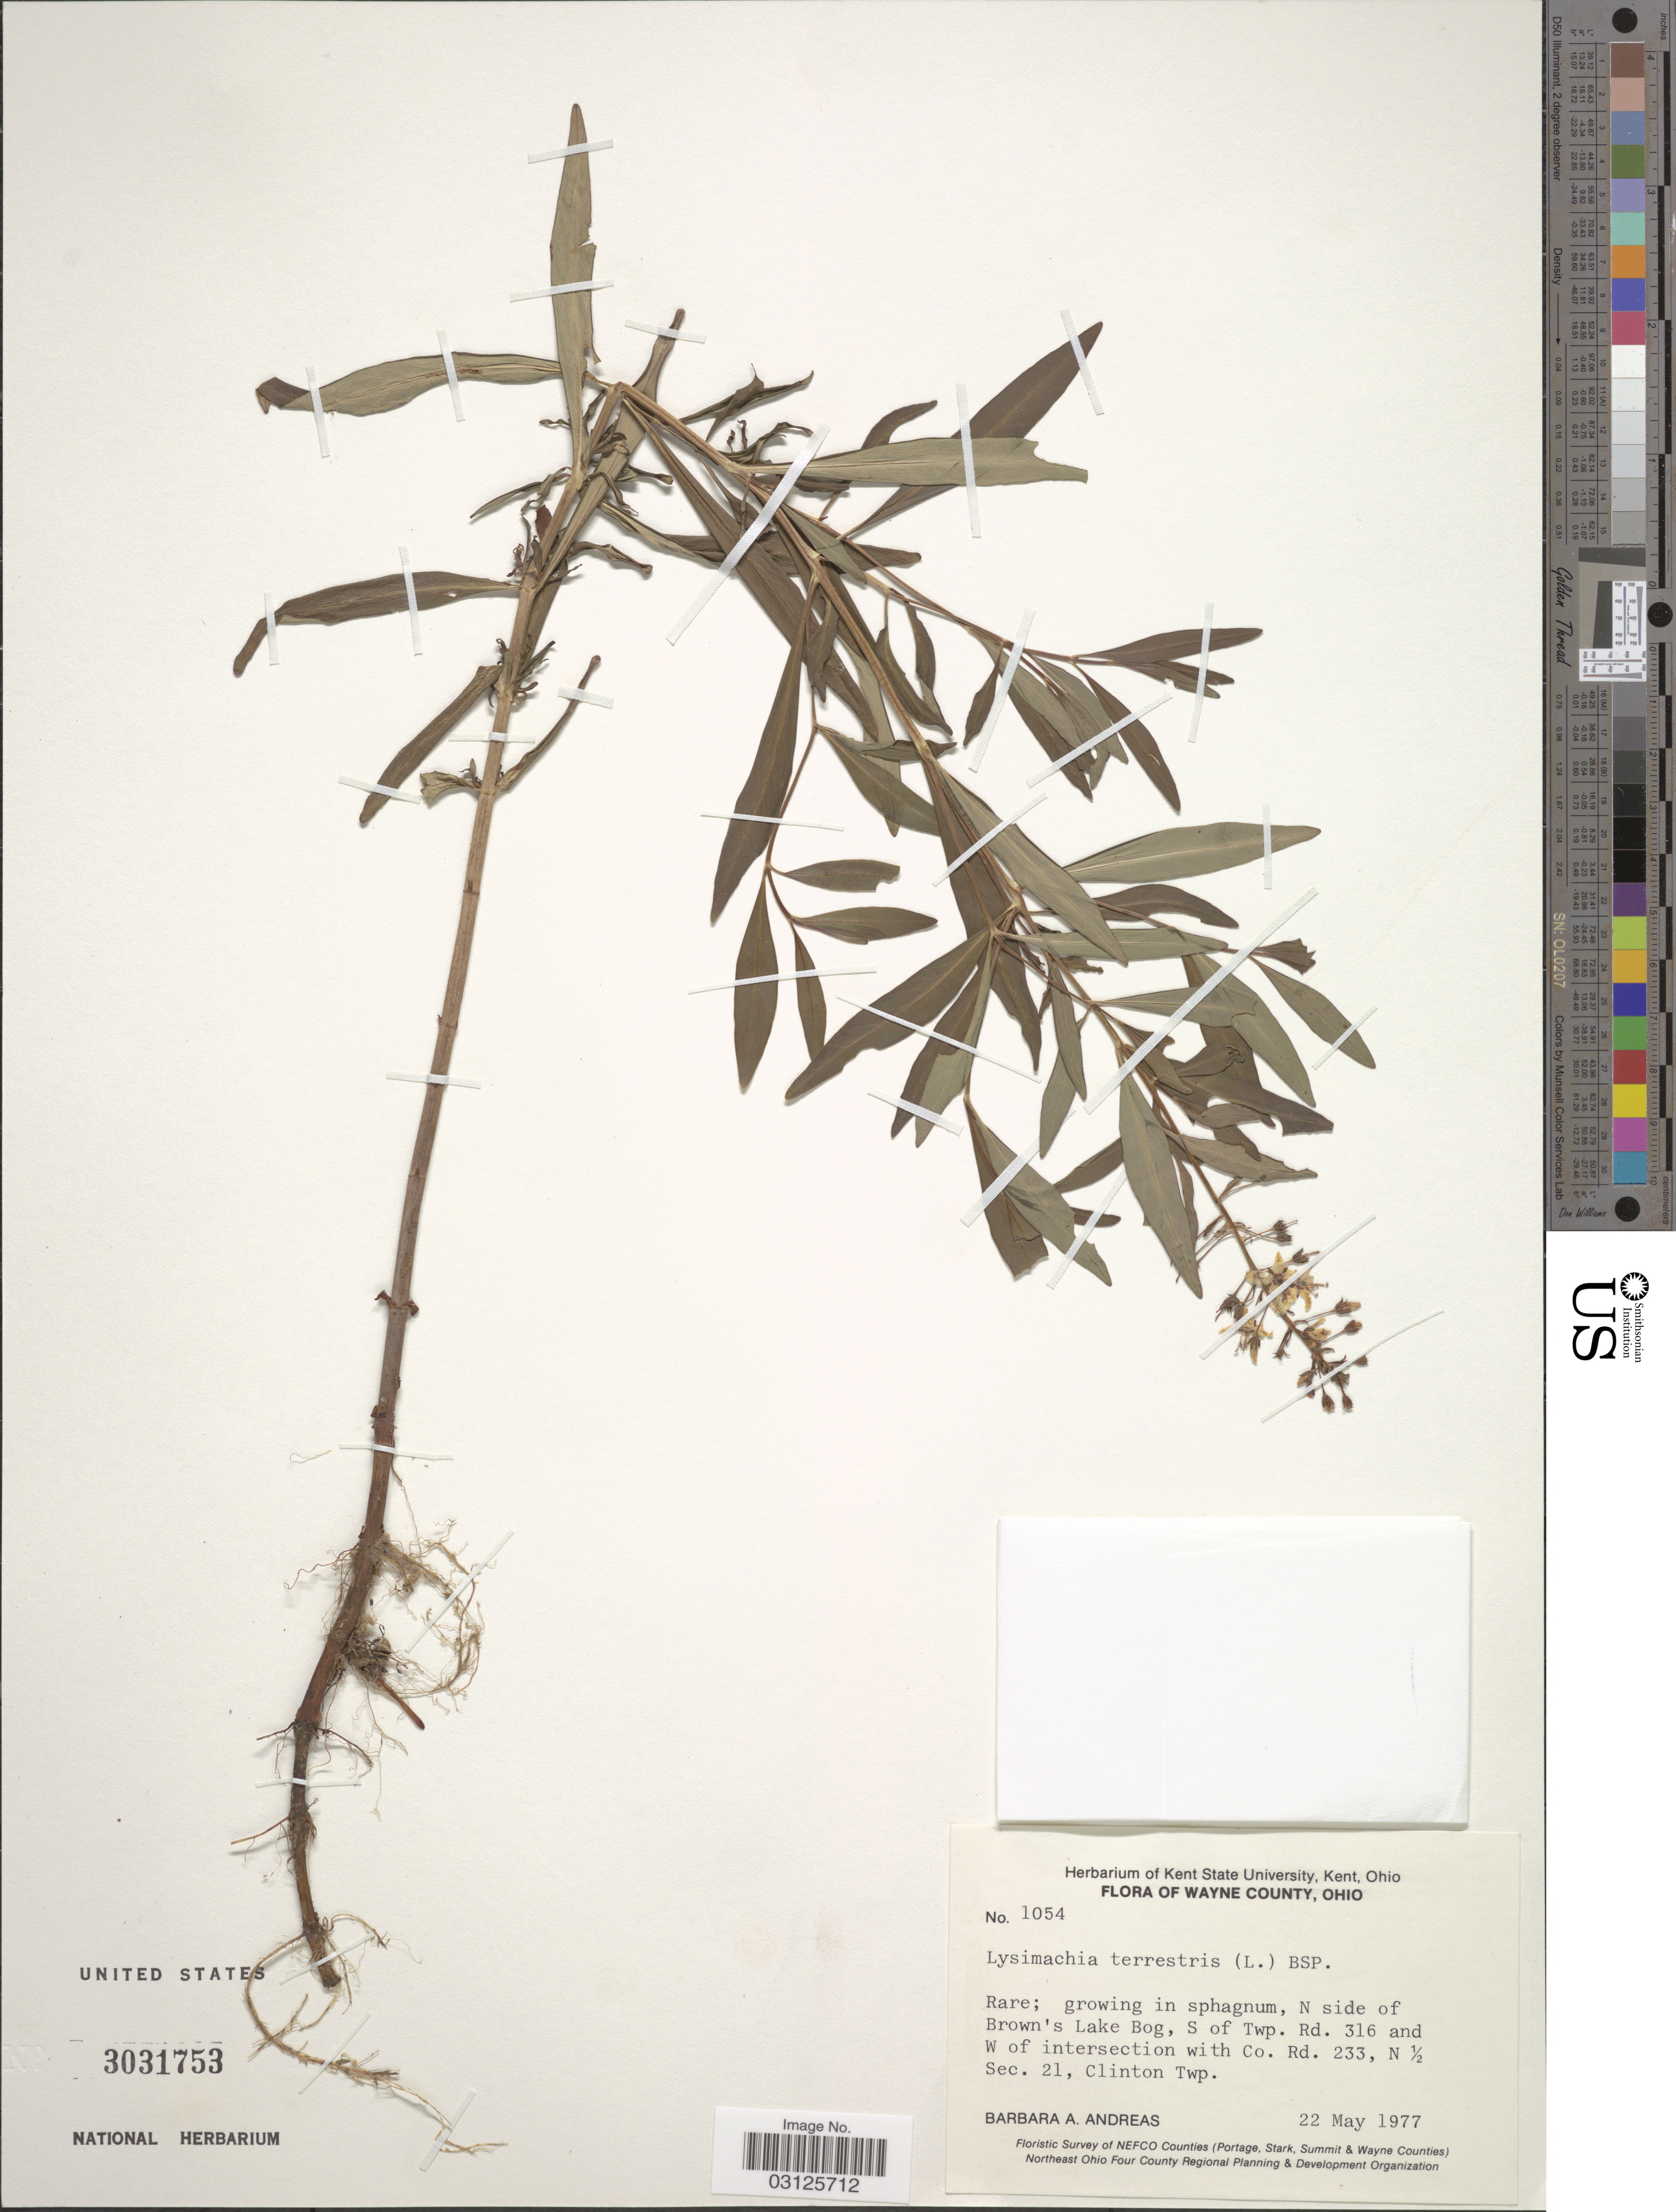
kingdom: Plantae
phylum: Tracheophyta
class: Magnoliopsida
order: Ericales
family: Primulaceae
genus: Lysimachia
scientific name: Lysimachia terrestris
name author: (L.) Britton, Stearns & Poggenb.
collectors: B. A. Andreas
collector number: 1054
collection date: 1977-05-22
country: United States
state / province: Ohio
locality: Wayne County, N side of Brown's Lake Bog, S of Twp. Rd. 316 and W of intersection with Co. Rd. 233, N ½ Sec. 21, Clinton Twp.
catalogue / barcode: US 3031753